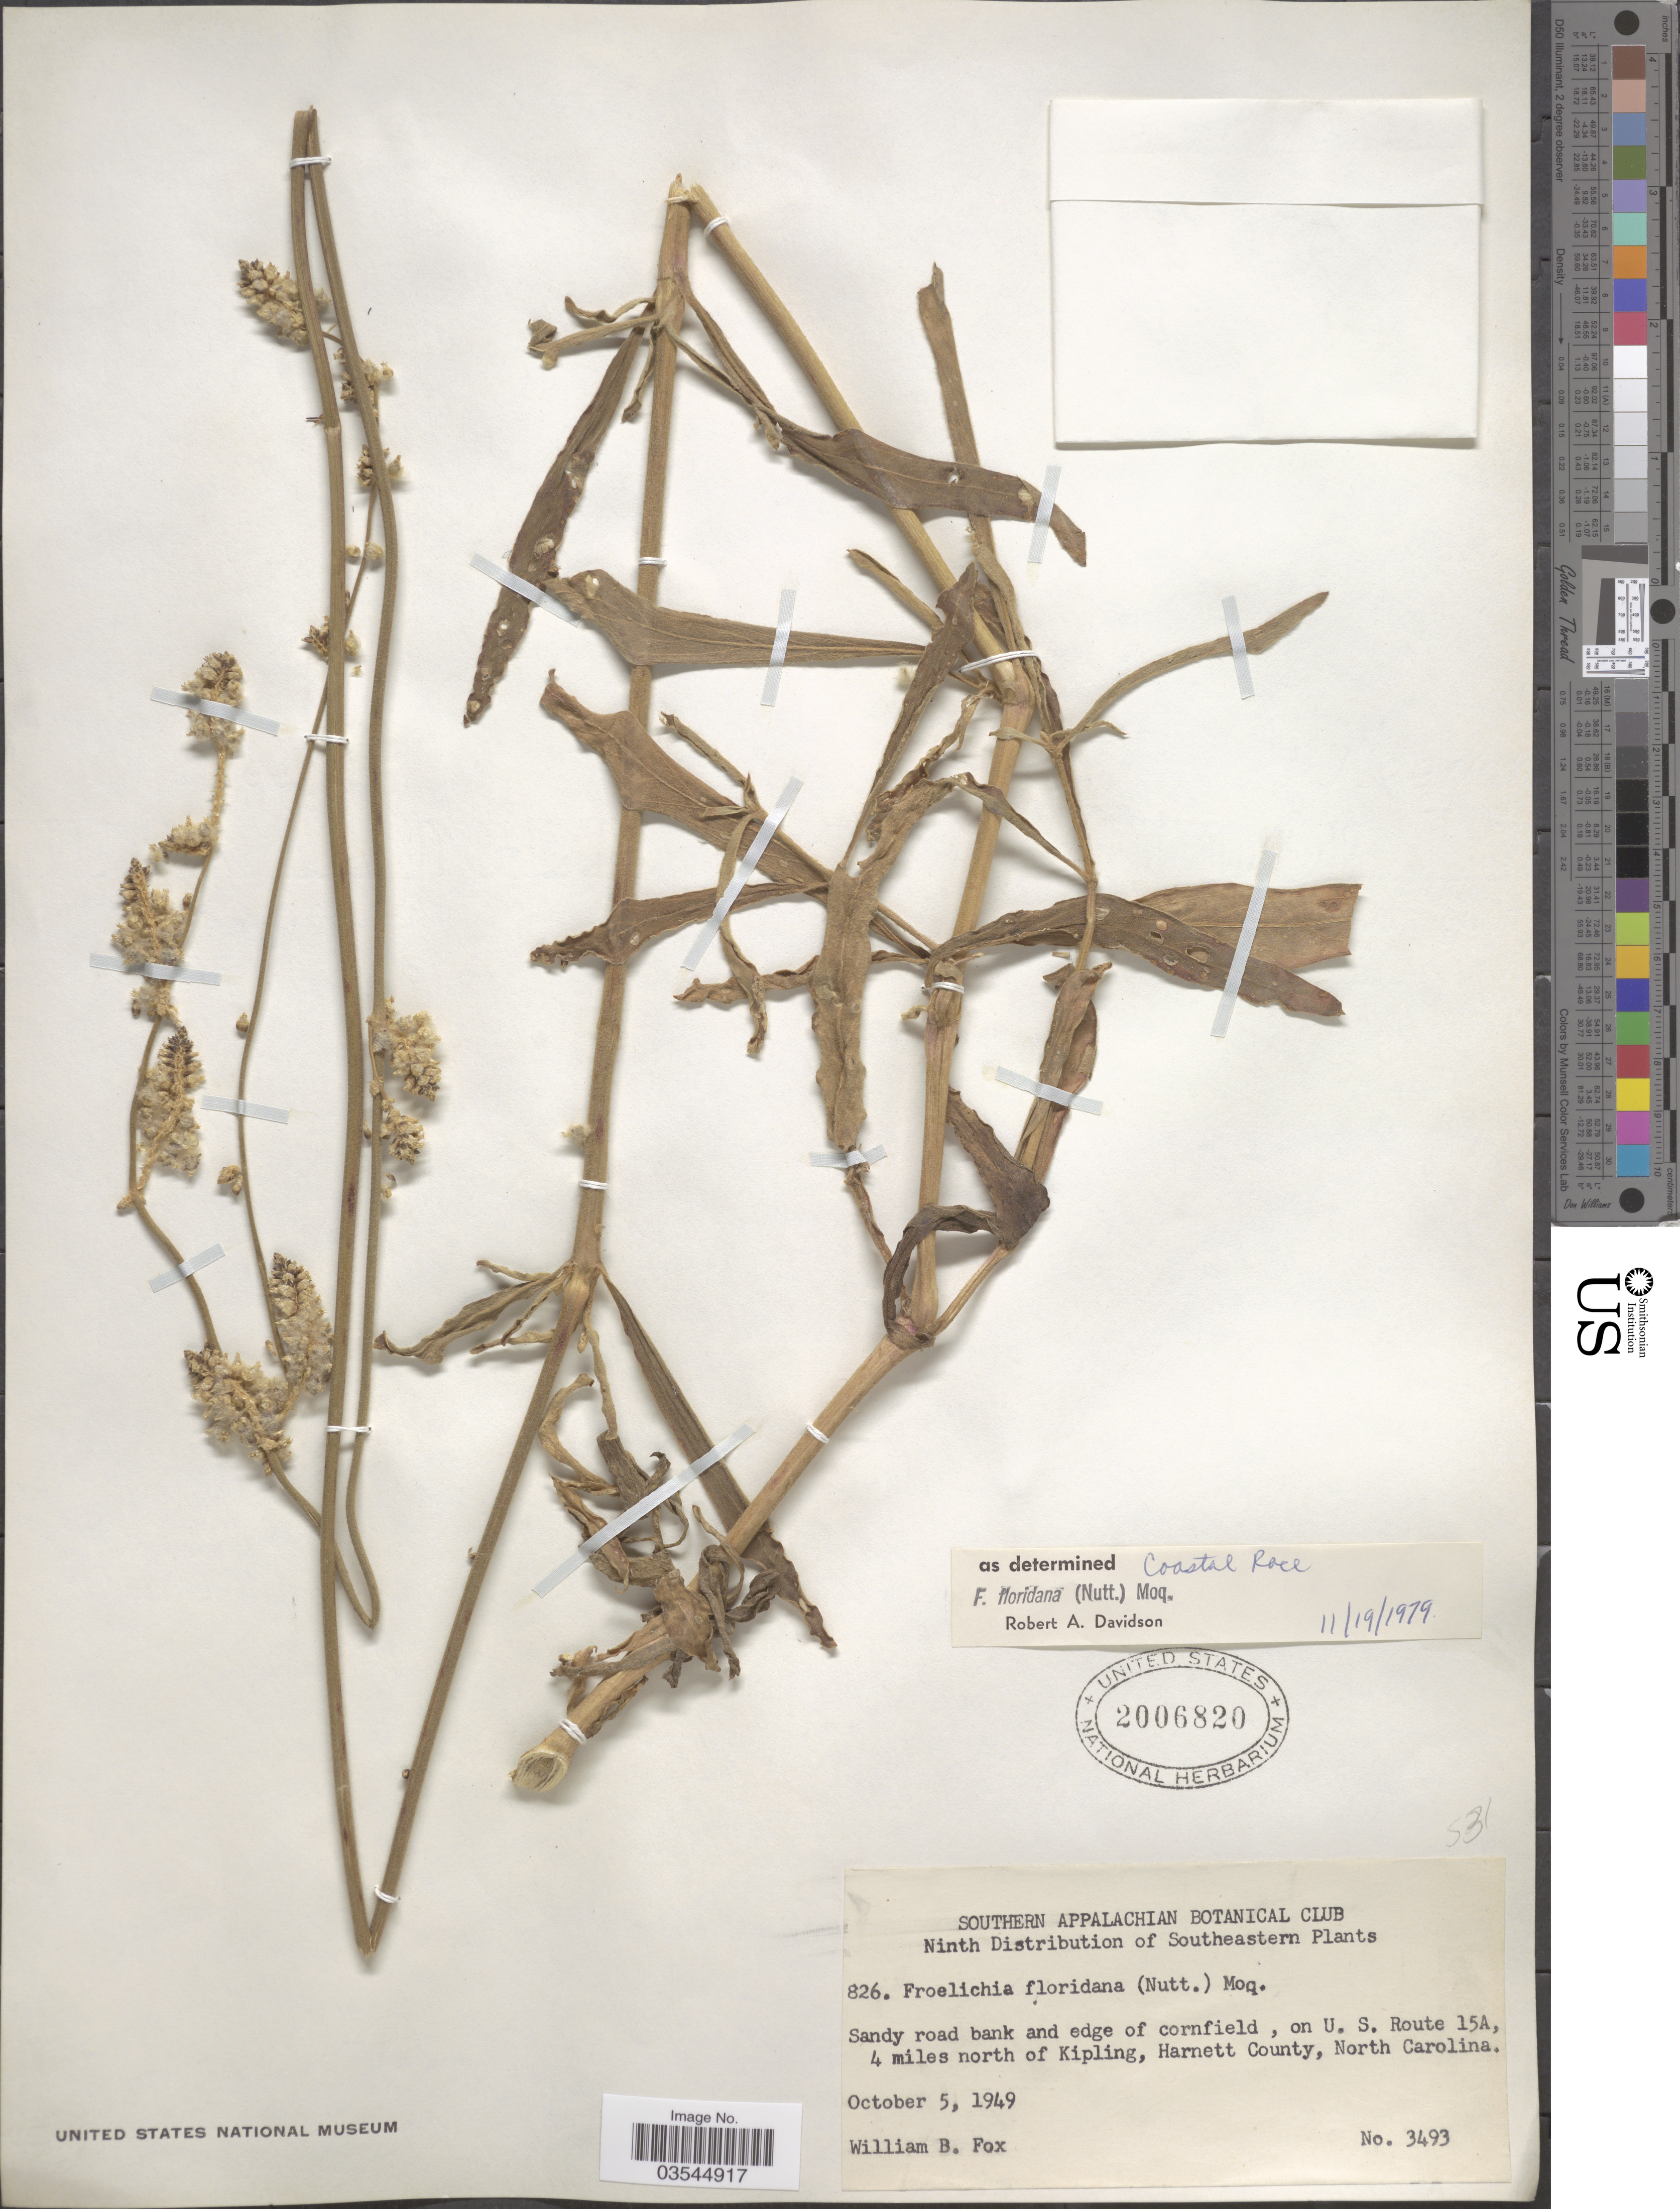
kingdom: Plantae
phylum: Tracheophyta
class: Magnoliopsida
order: Caryophyllales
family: Amaranthaceae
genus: Froelichia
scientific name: Froelichia floridana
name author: (Nutt.) Moq.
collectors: W. B. Fox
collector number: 3493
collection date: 1949-10-05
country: United States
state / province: North Carolina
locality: On U. S. Route 15A, 4 miles north of Kipling, Harnett County.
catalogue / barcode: US 2006820